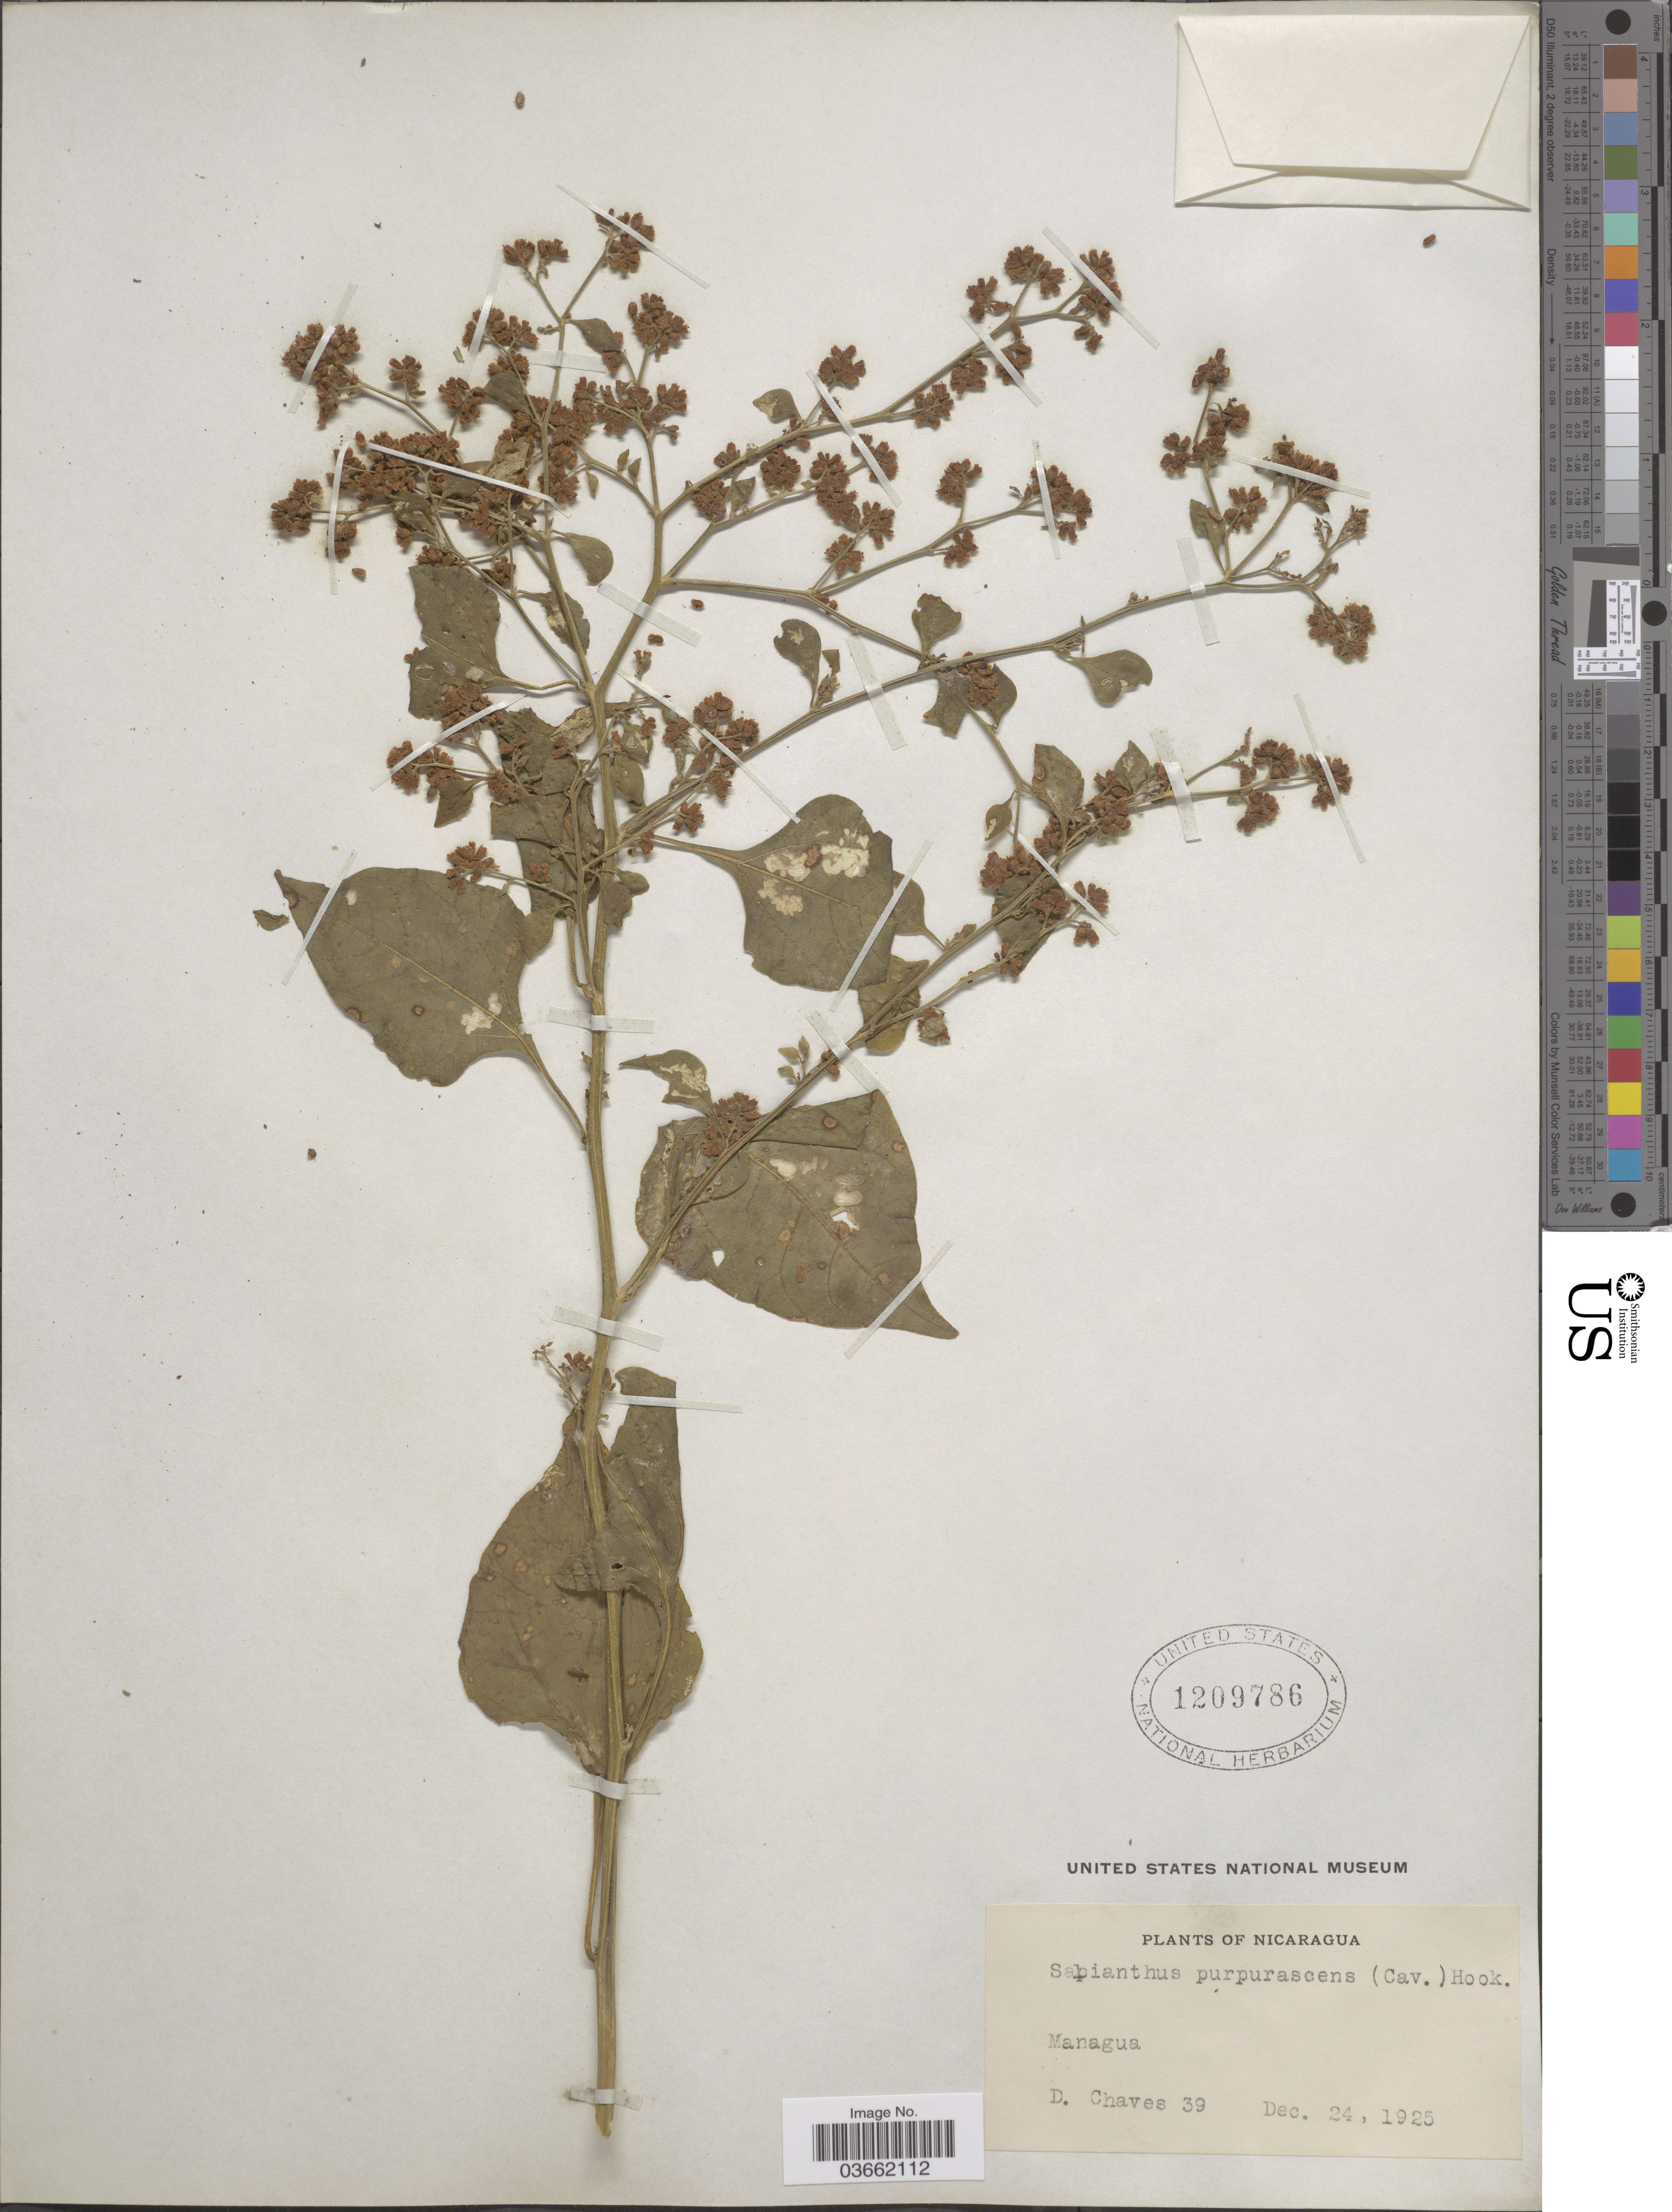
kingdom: Plantae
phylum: Tracheophyta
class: Magnoliopsida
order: Caryophyllales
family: Nyctaginaceae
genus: Salpianthus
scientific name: Salpianthus purpurascens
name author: (Cav. ex Lag.) Hook. & Arn.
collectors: D. Chaves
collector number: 39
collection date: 1925-12-24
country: Nicaragua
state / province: Managua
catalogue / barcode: US 1209786